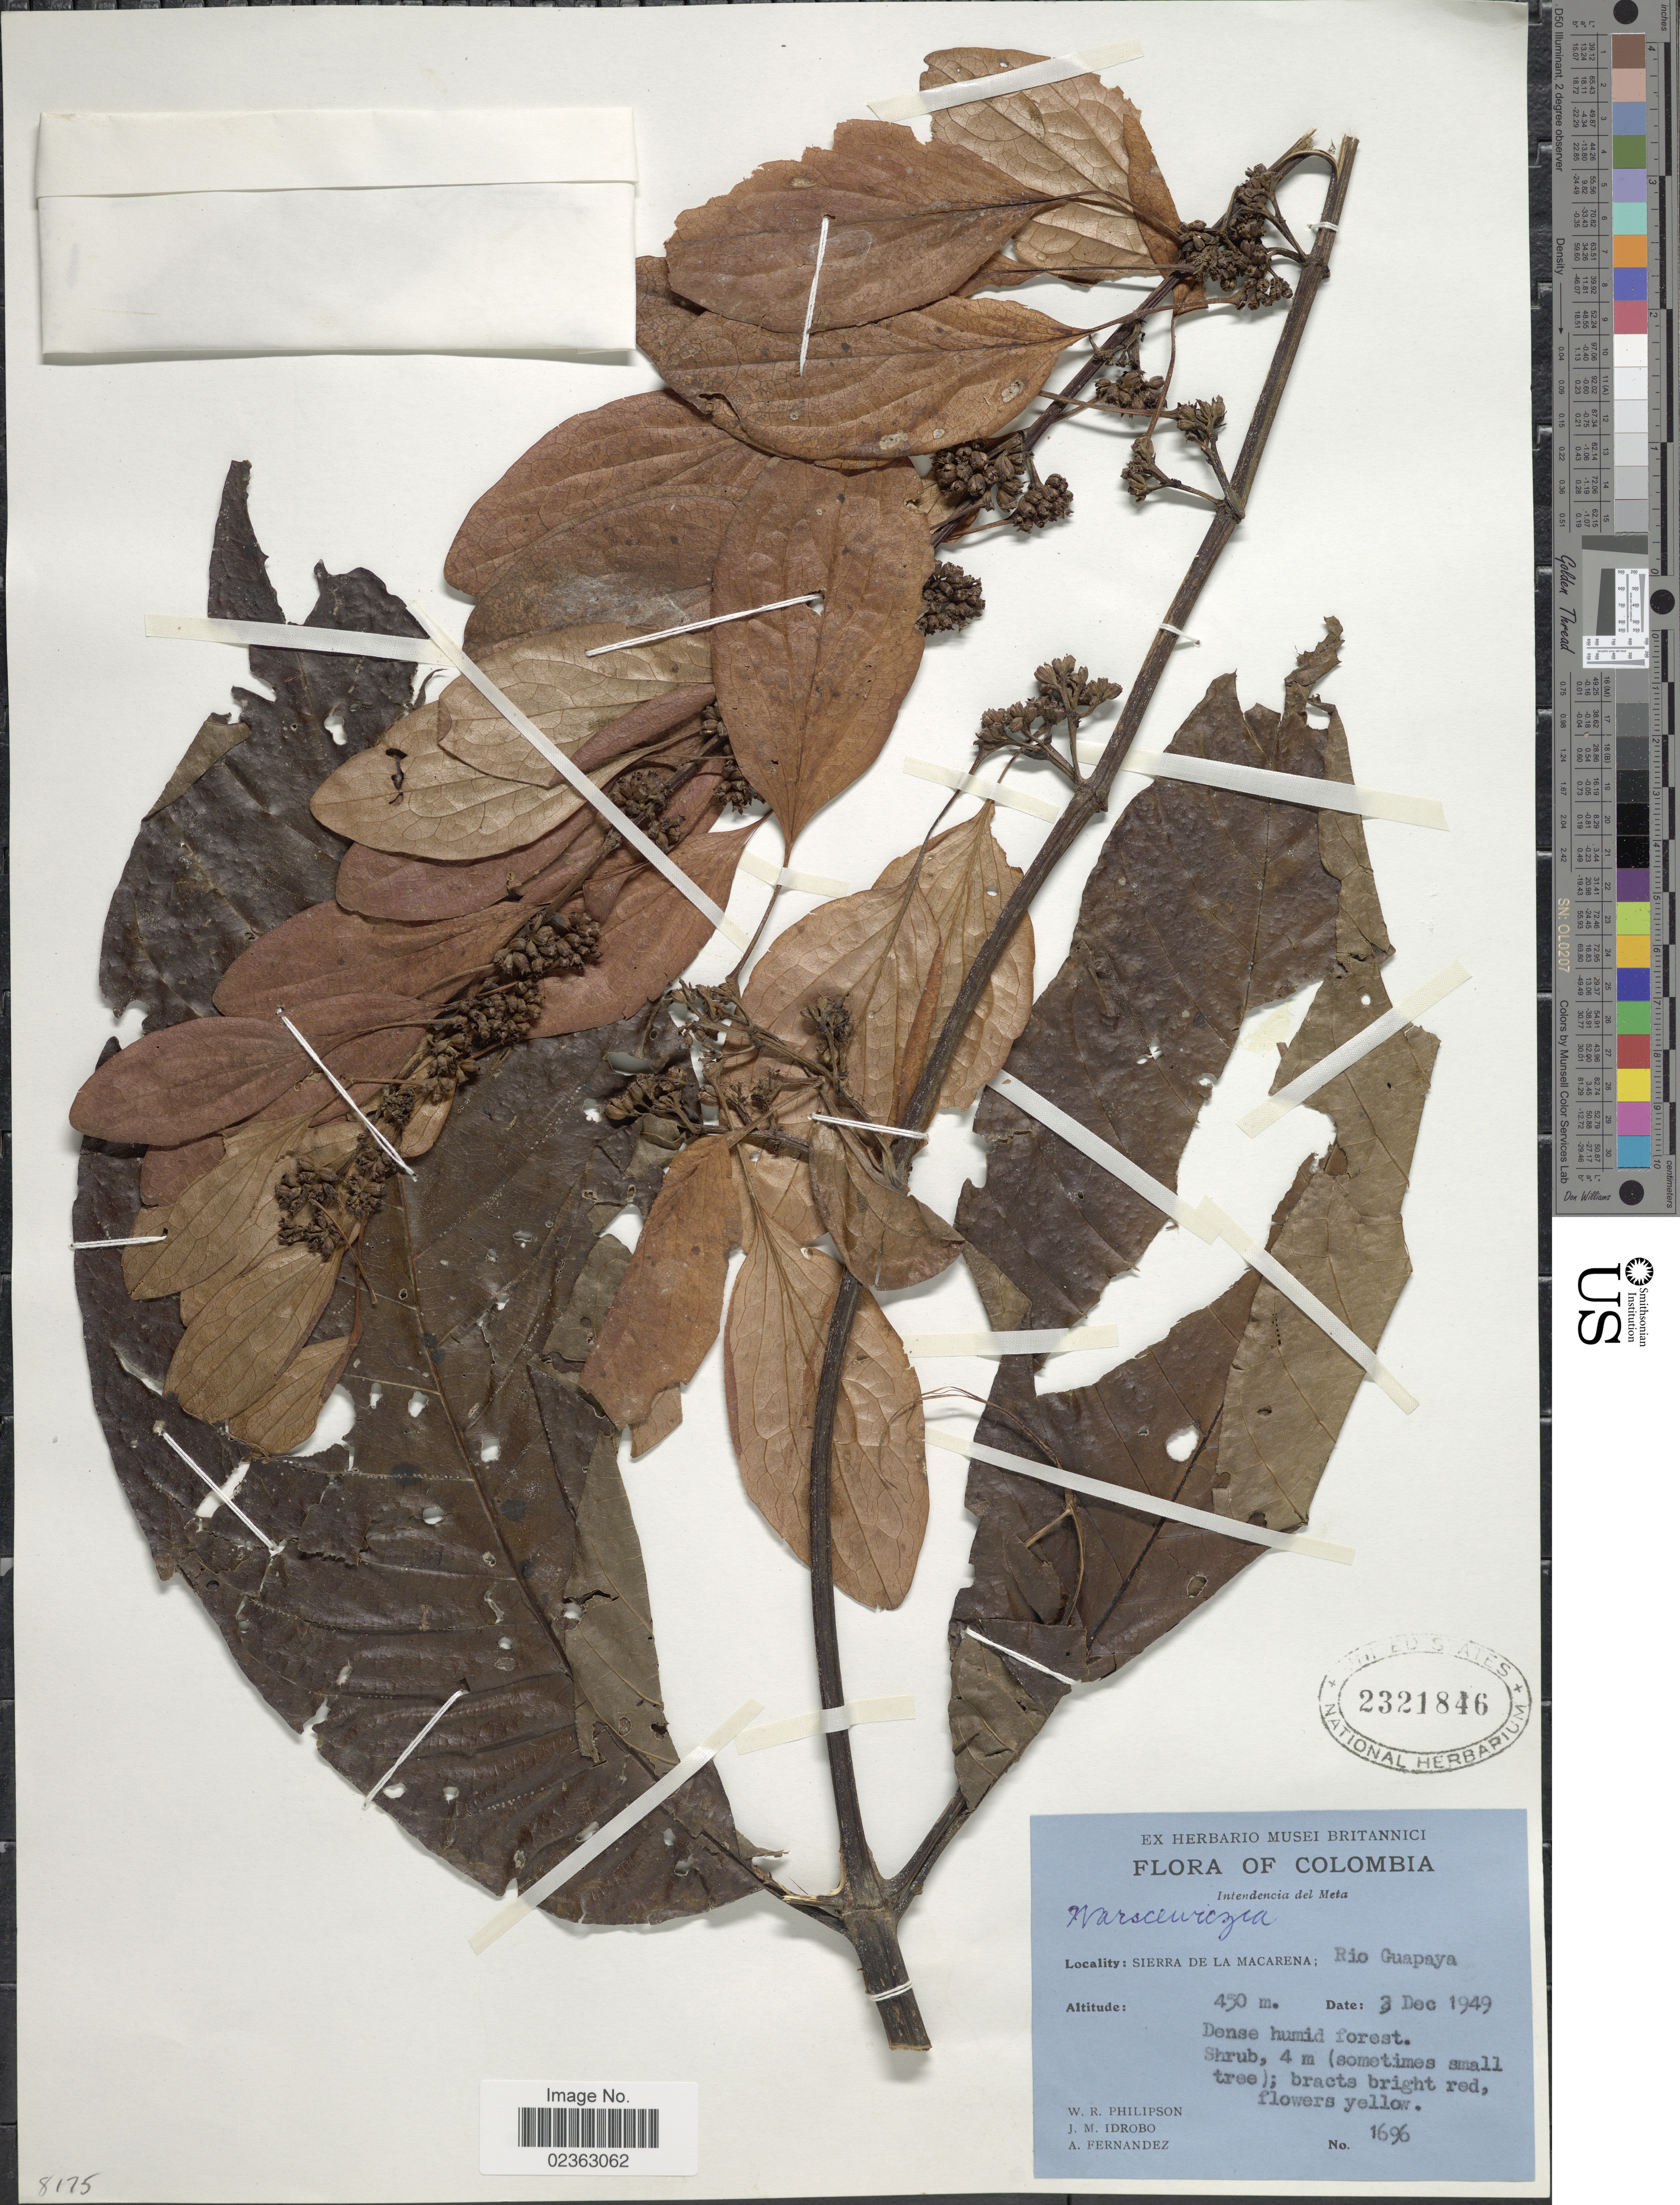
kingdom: Plantae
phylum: Tracheophyta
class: Magnoliopsida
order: Gentianales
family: Rubiaceae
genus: Warszewiczia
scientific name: Warszewiczia coccinea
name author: (Vahl) Klotzsch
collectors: W. R. Philipson, J. M. Idrobo & A. Fernandez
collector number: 1696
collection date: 1949-12-03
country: Colombia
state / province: Meta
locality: Sierra de La Macarena: Rio Guapaya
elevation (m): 450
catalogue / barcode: US 2321846